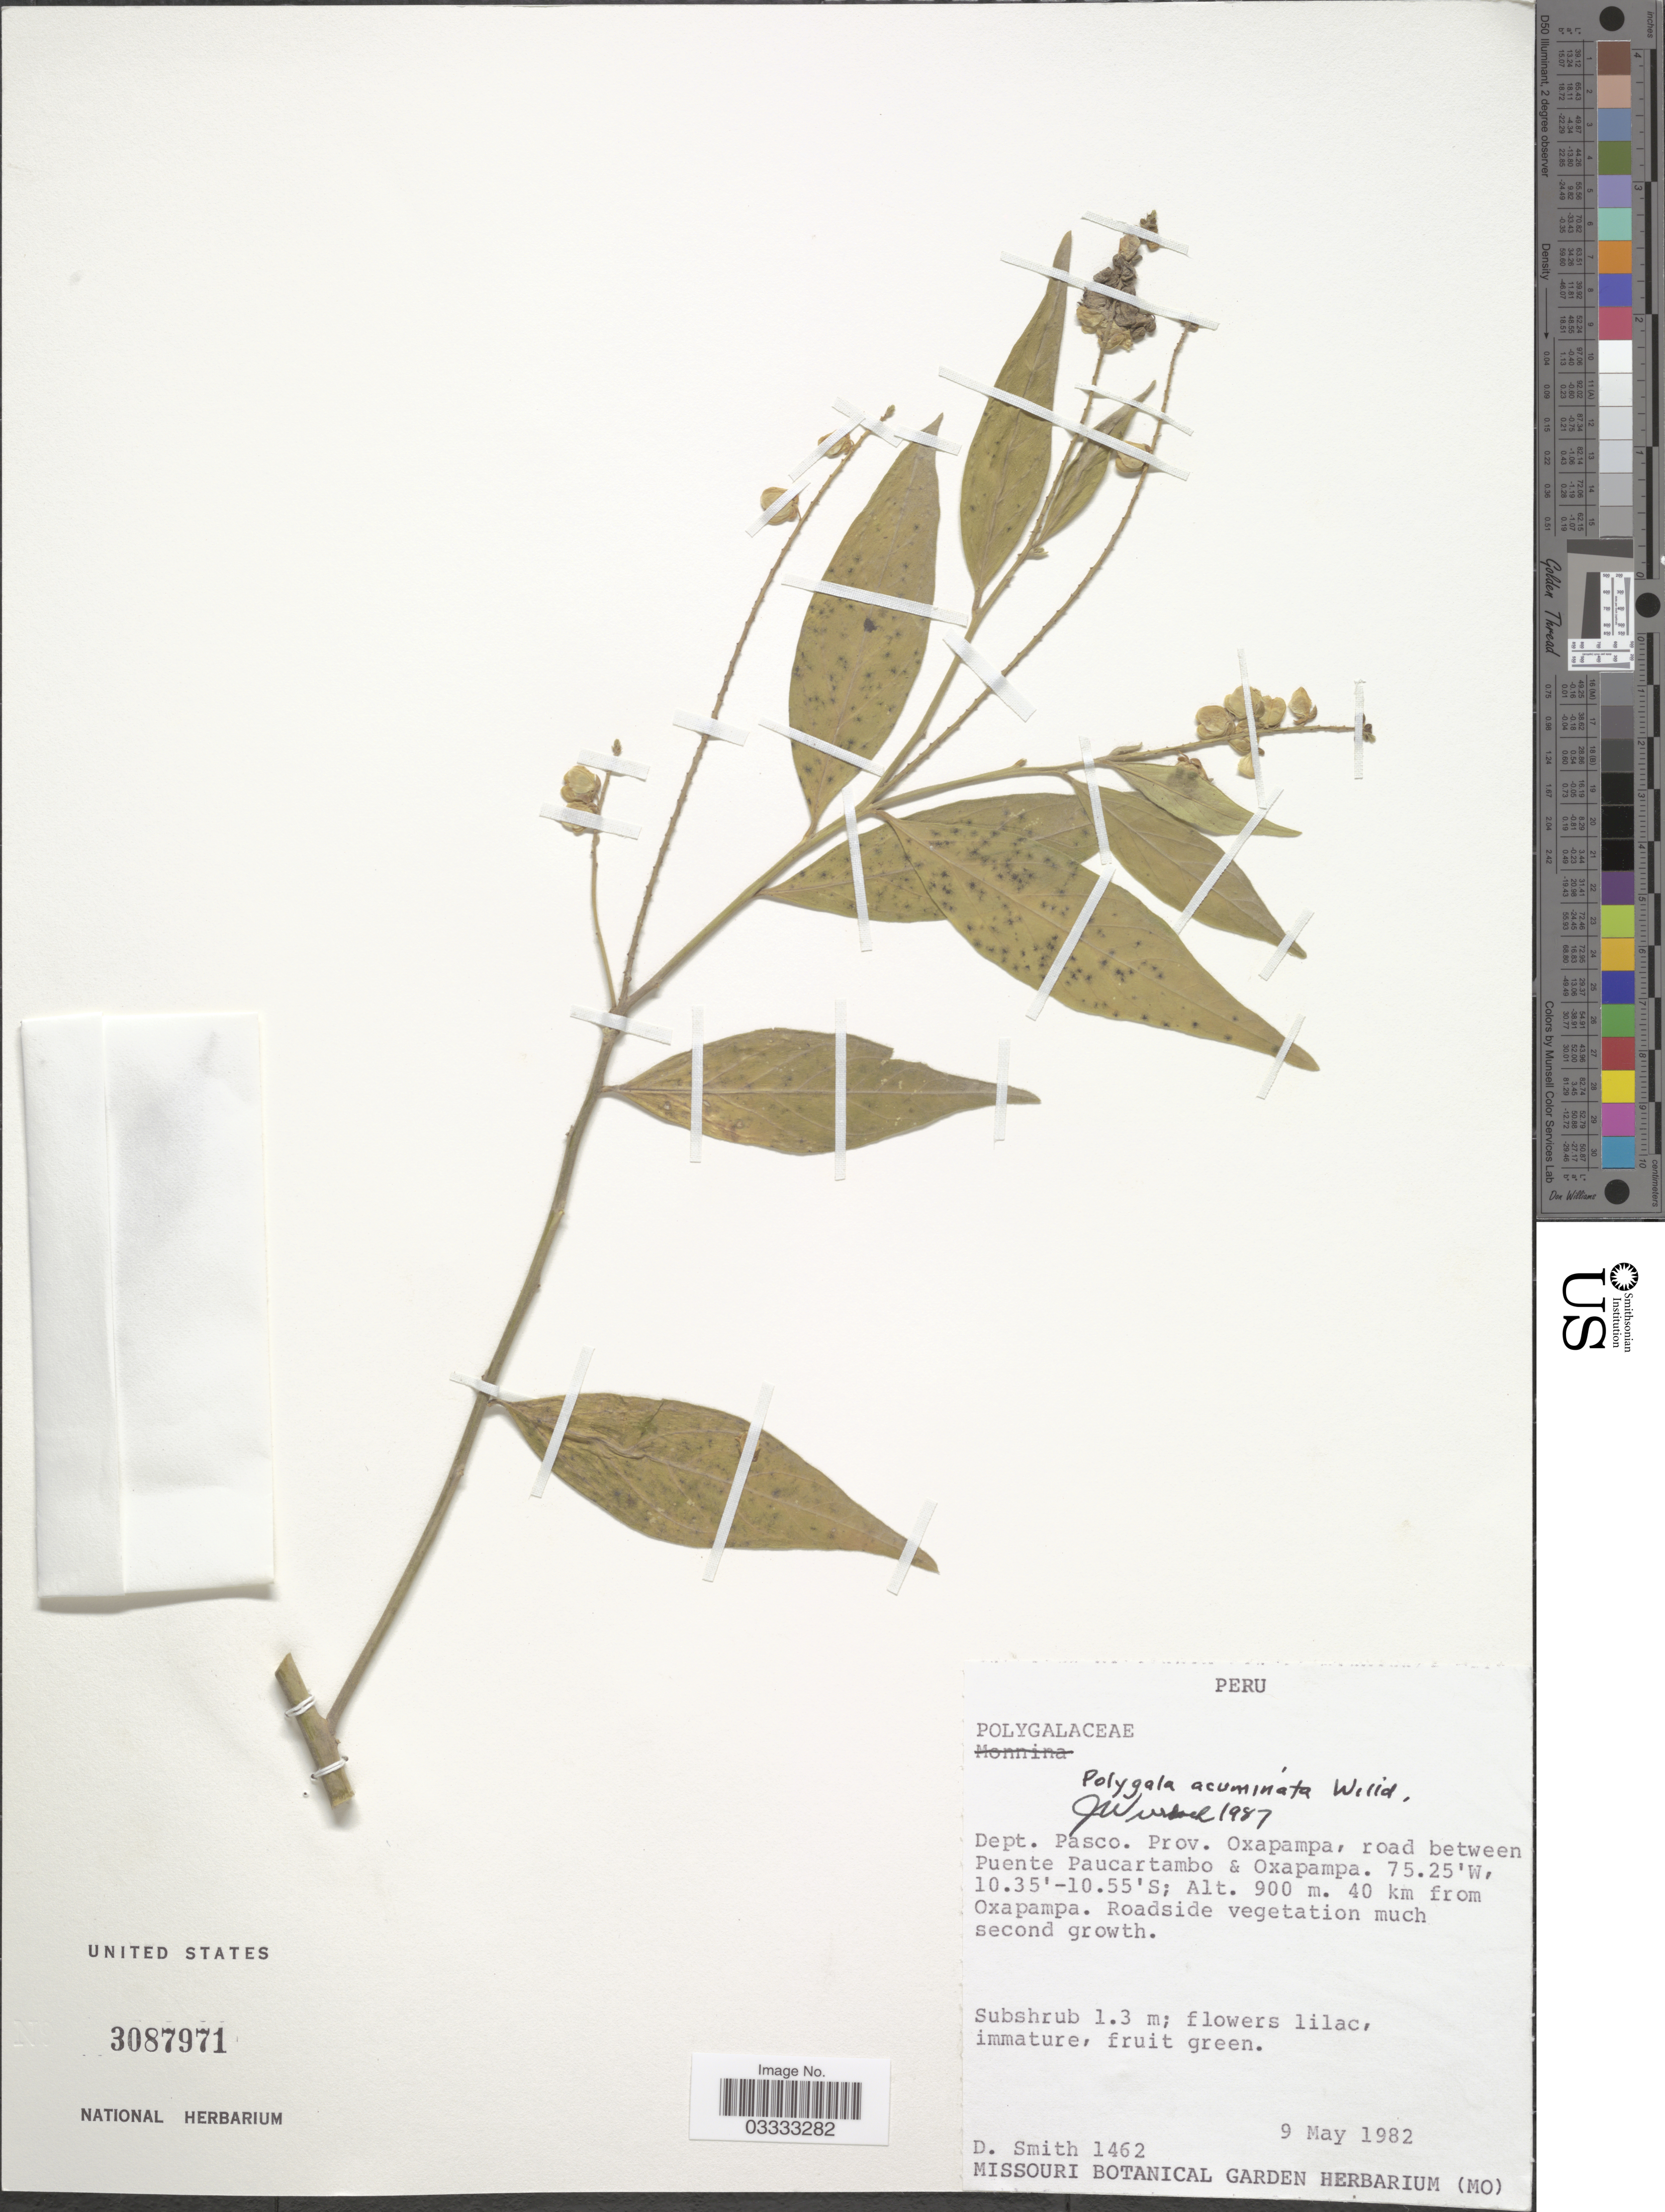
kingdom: Plantae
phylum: Tracheophyta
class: Magnoliopsida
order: Fabales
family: Polygalaceae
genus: Asemeia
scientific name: Asemeia acuminata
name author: (Willd.) J.F.B. Pastore & J.R. Abbott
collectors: D. Smith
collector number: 1462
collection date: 1982-05-09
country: Peru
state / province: Pasco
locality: Dept. Pasco. Prov. Oxapampa, road between Puente Paucartambo & Oxapampa. 40 km from Oxapampa.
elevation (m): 900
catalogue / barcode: US 3087971